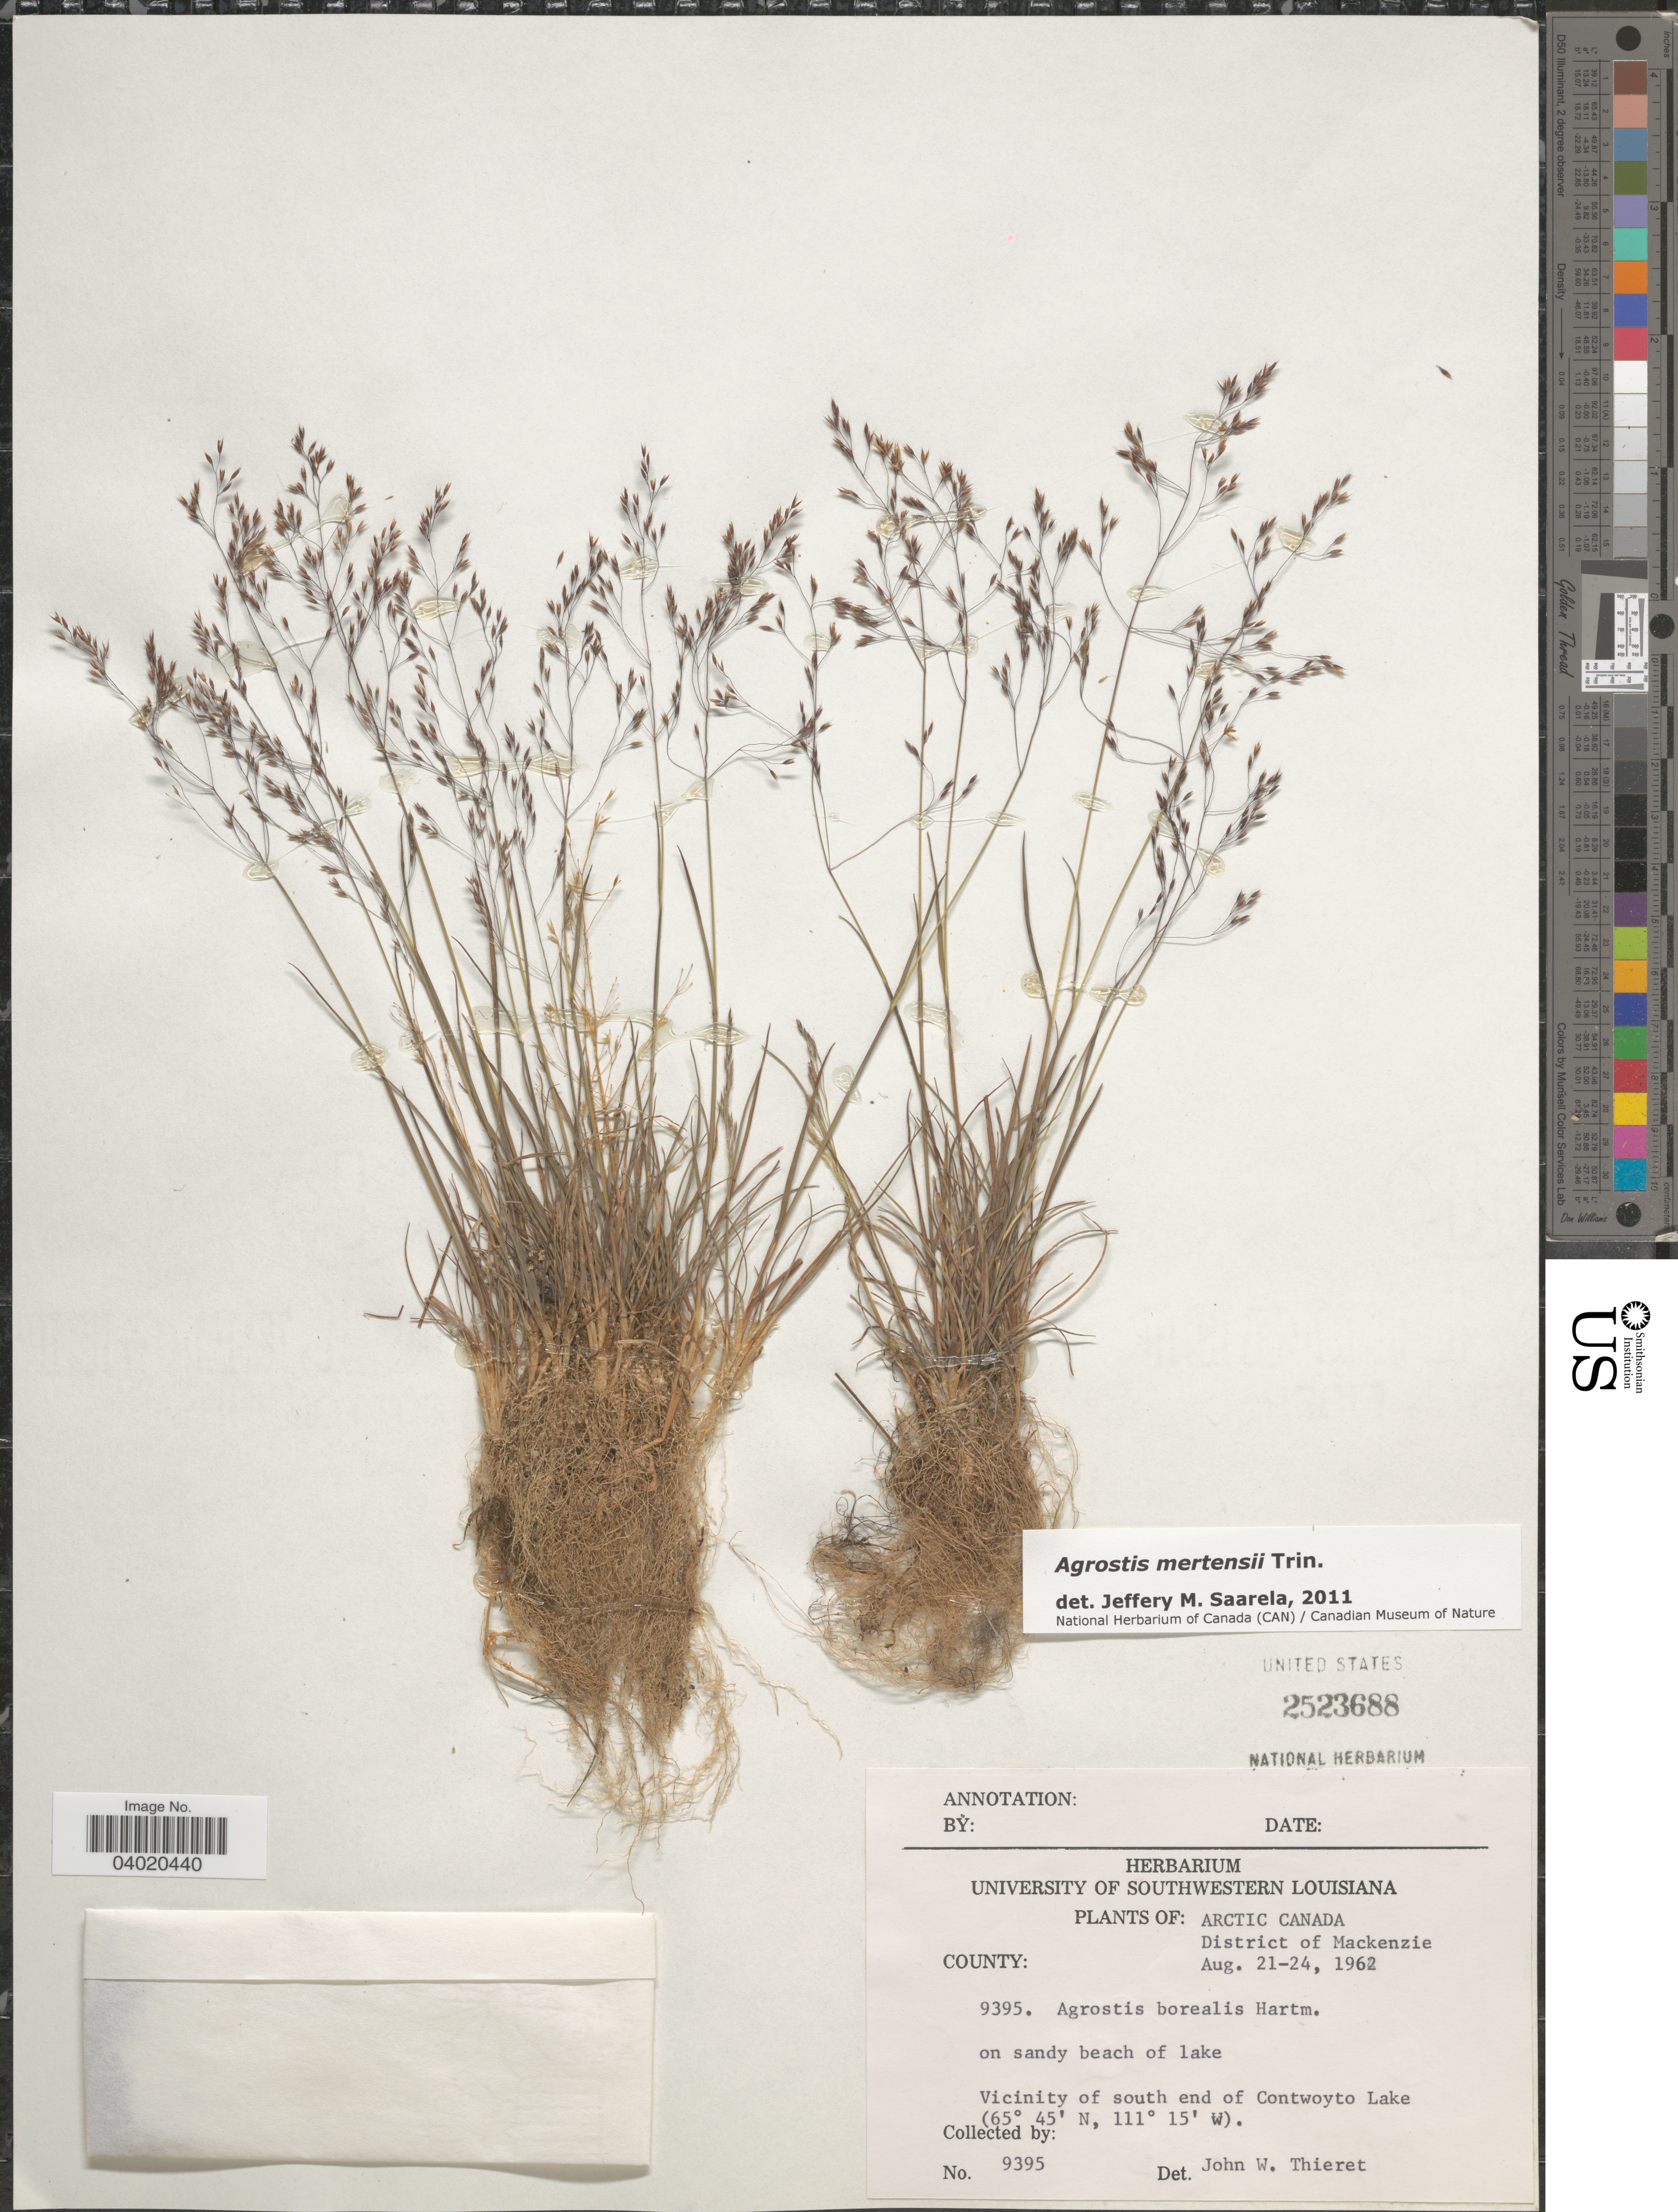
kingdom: Plantae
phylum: Tracheophyta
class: Liliopsida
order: Poales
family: Poaceae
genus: Agrostis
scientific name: Agrostis mertensii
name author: Trin.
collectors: University of Southwestern Louisiana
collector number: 9395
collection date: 1962-08-21/1962-08-24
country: United States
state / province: Louisiana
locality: Arctic Canada. District of Mackenzie. Vicinity of south end of Contwoyto Lake.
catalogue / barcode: US 2523688